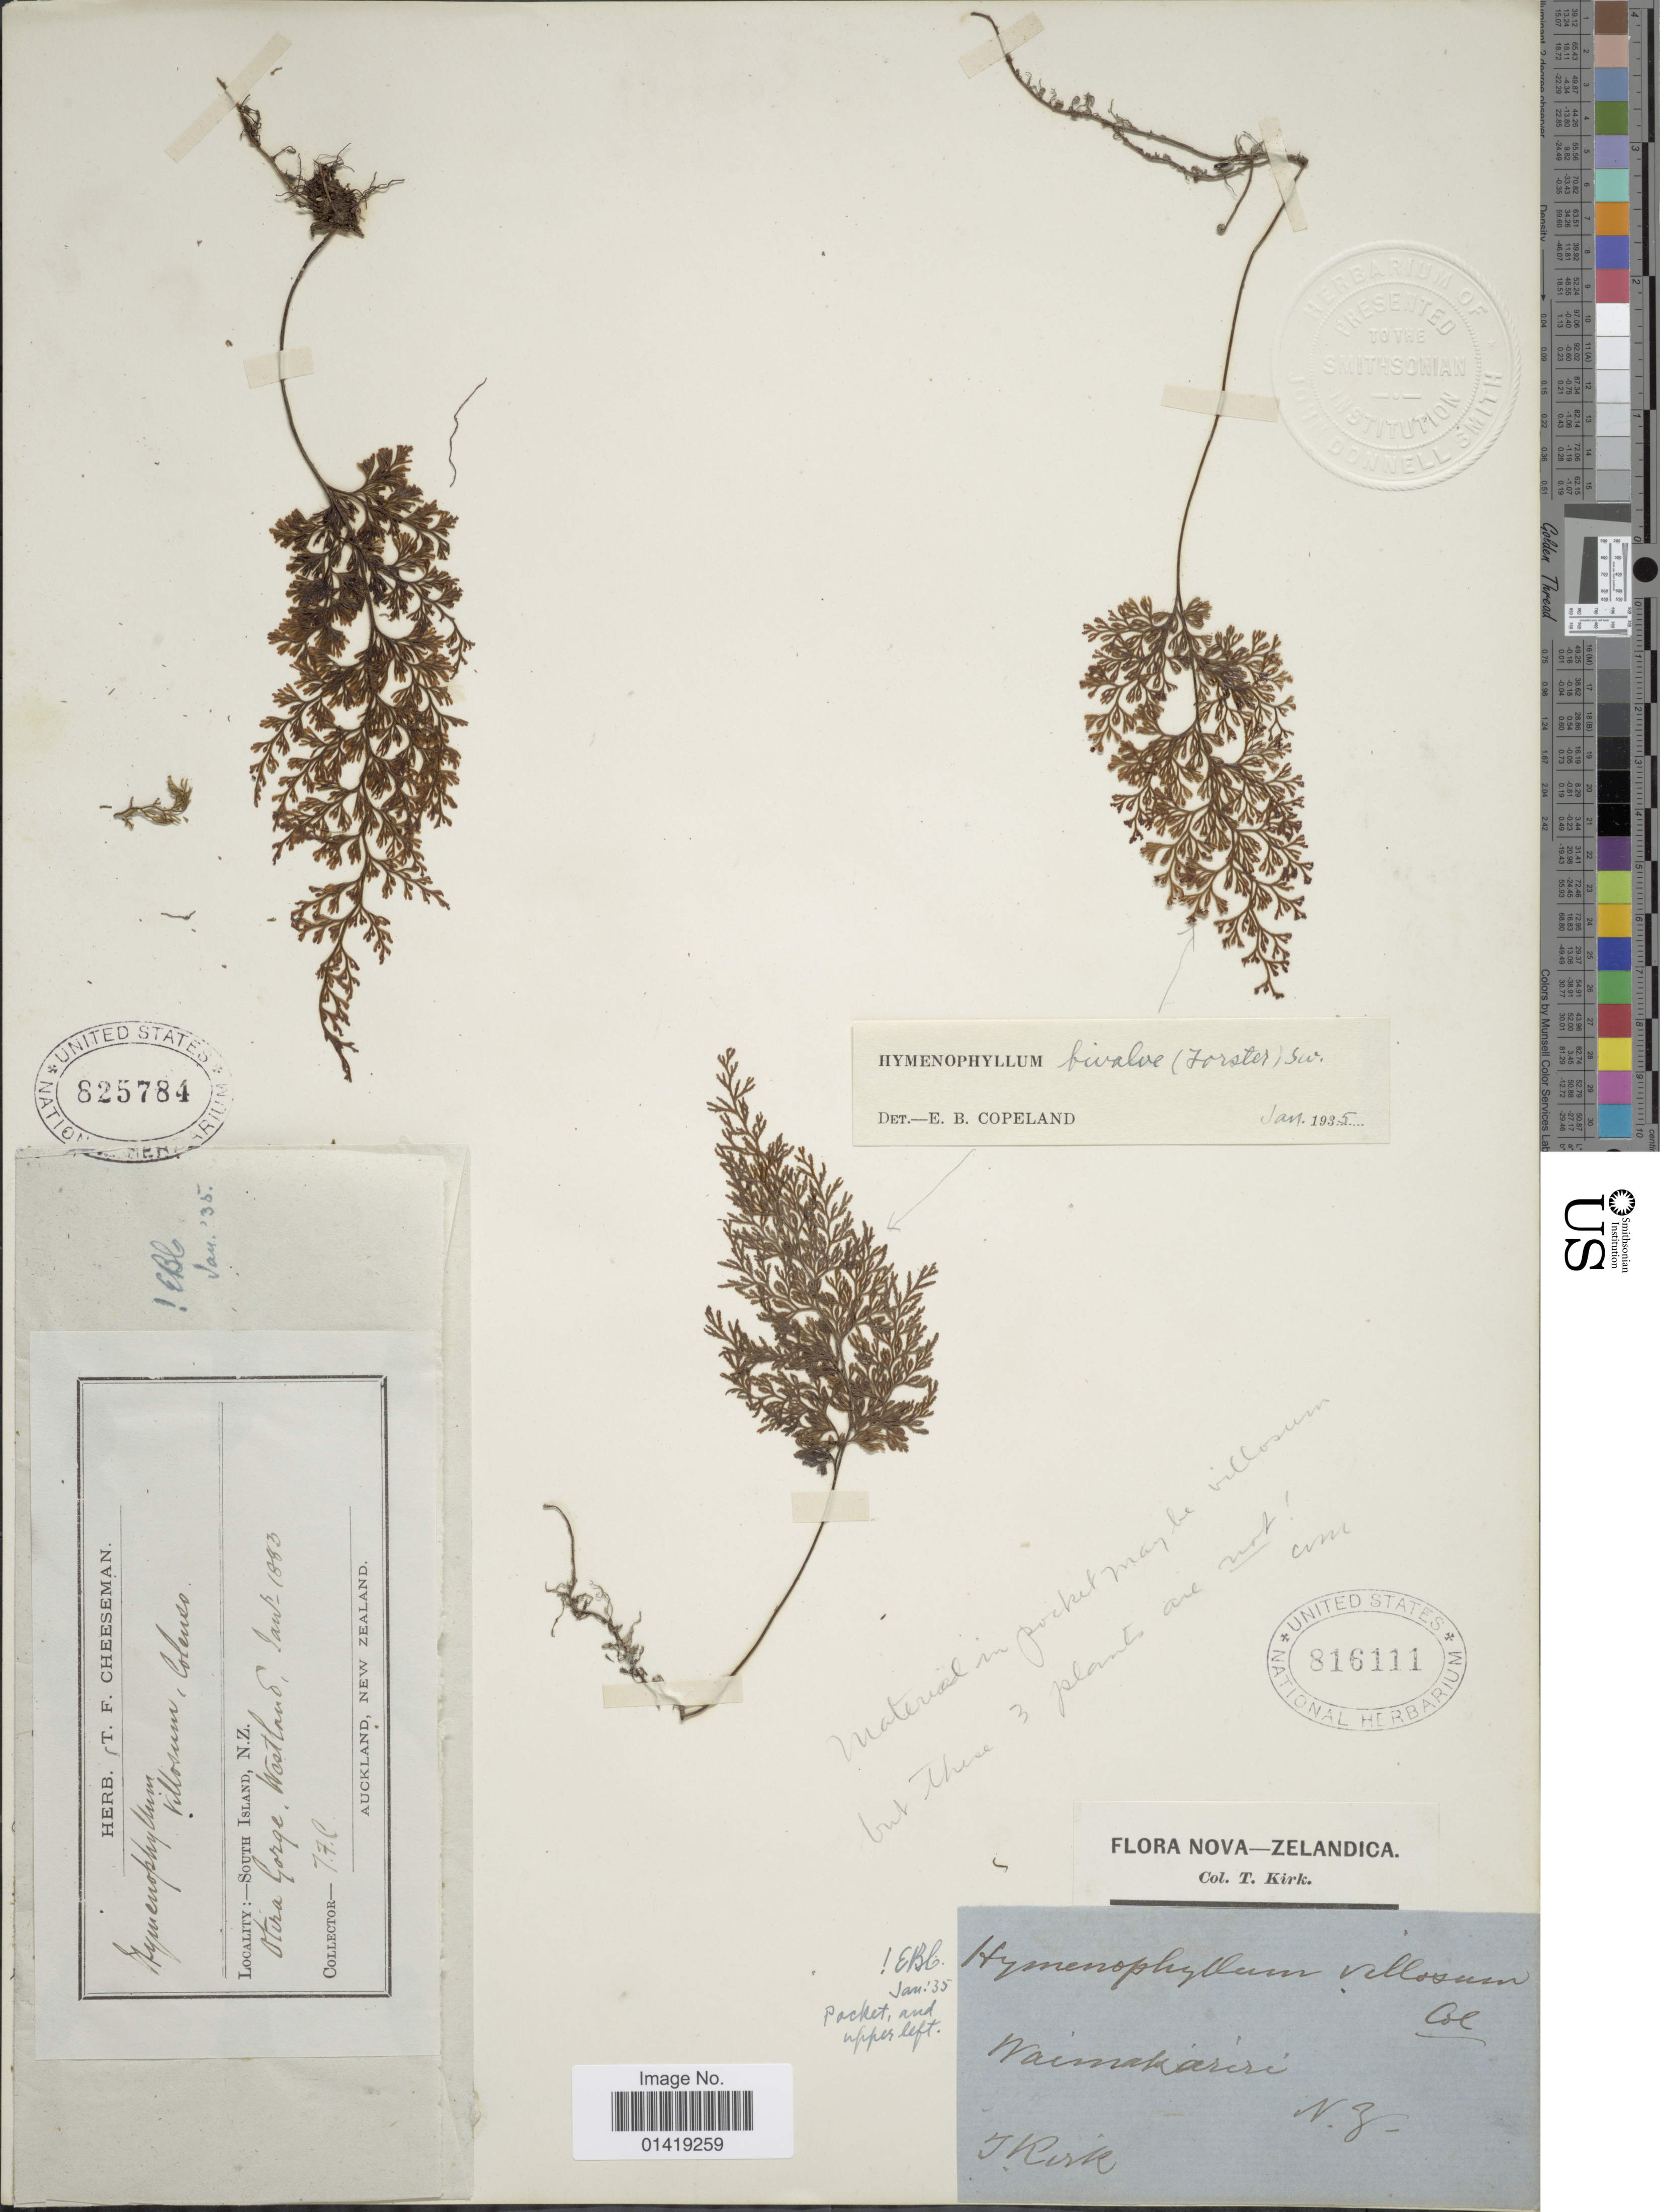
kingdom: Plantae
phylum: Tracheophyta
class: Polypodiopsida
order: Hymenophyllales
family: Hymenophyllaceae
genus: Hymenophyllum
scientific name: Hymenophyllum villosum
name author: Colenso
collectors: T. F. Cheeseman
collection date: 1883-01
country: New Zealand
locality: South Island N.Z. Otira Gorge Westland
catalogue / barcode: US 825784-2